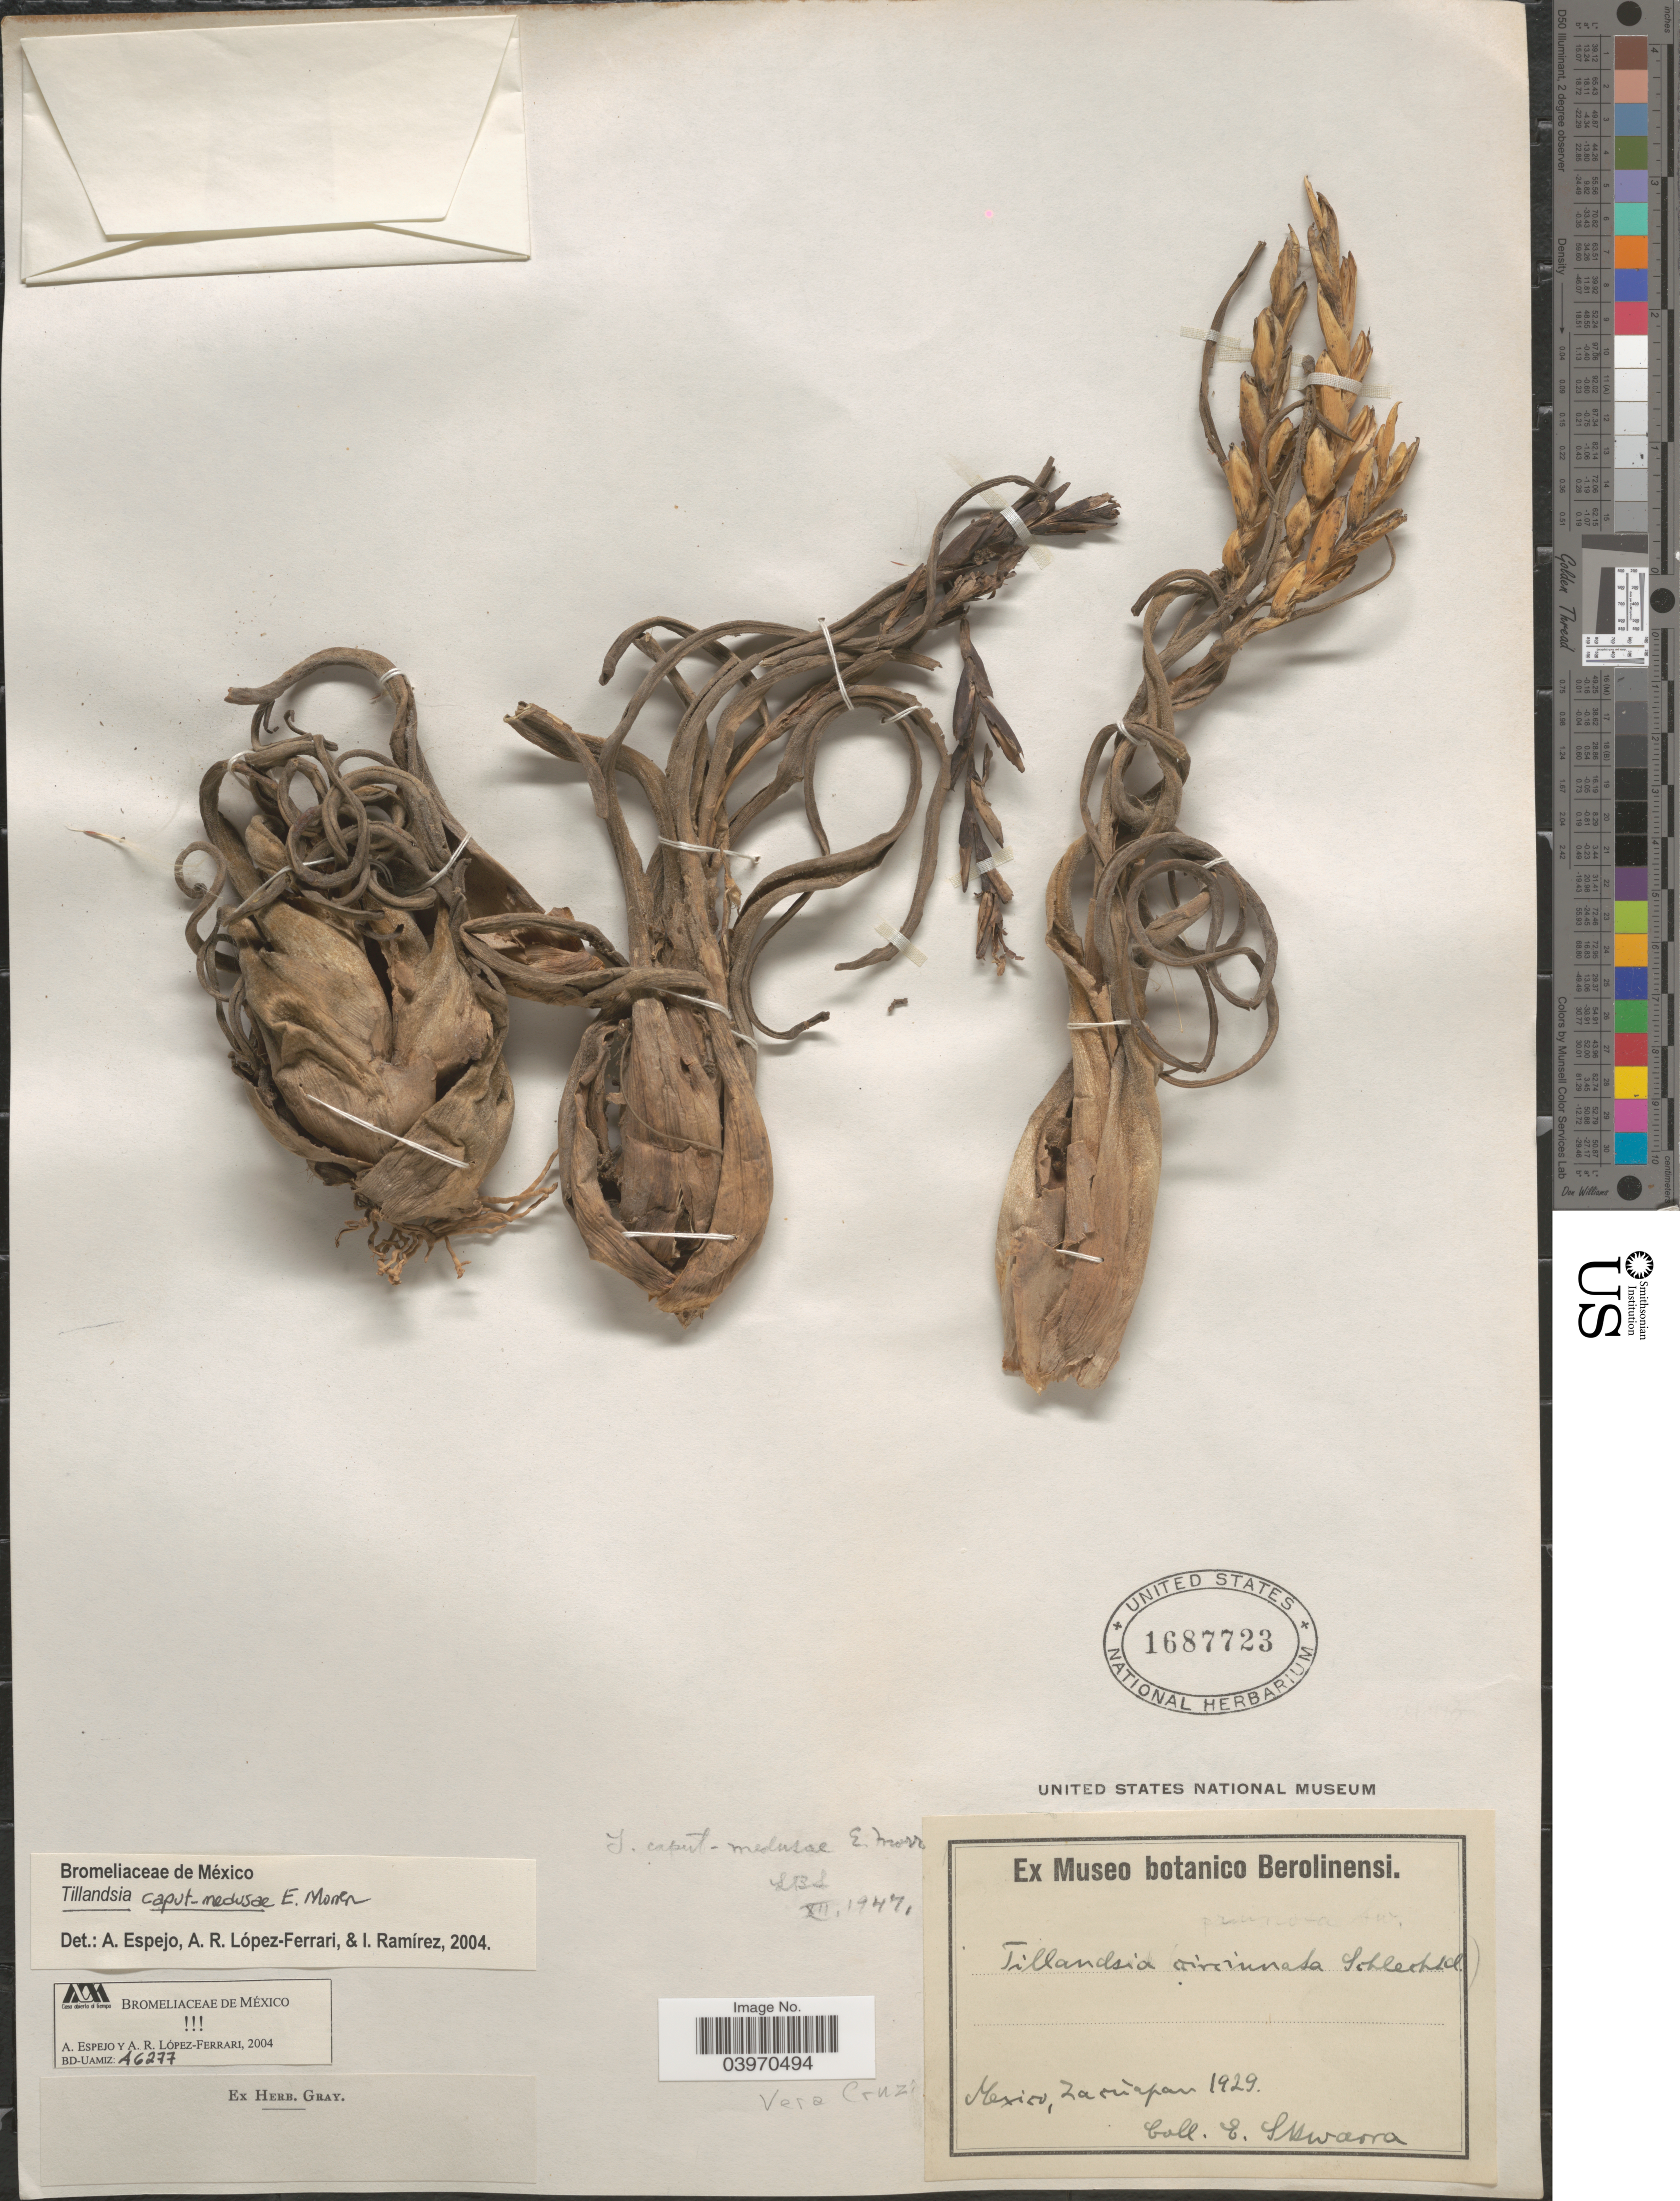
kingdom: Plantae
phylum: Tracheophyta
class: Liliopsida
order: Poales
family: Bromeliaceae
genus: Tillandsia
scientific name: Tillandsia caput-medusae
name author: É. Morren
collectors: E. Skwarra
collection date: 1929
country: Mexico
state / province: Veracruz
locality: Vera Cruz: Zacuàpan.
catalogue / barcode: US 1687723